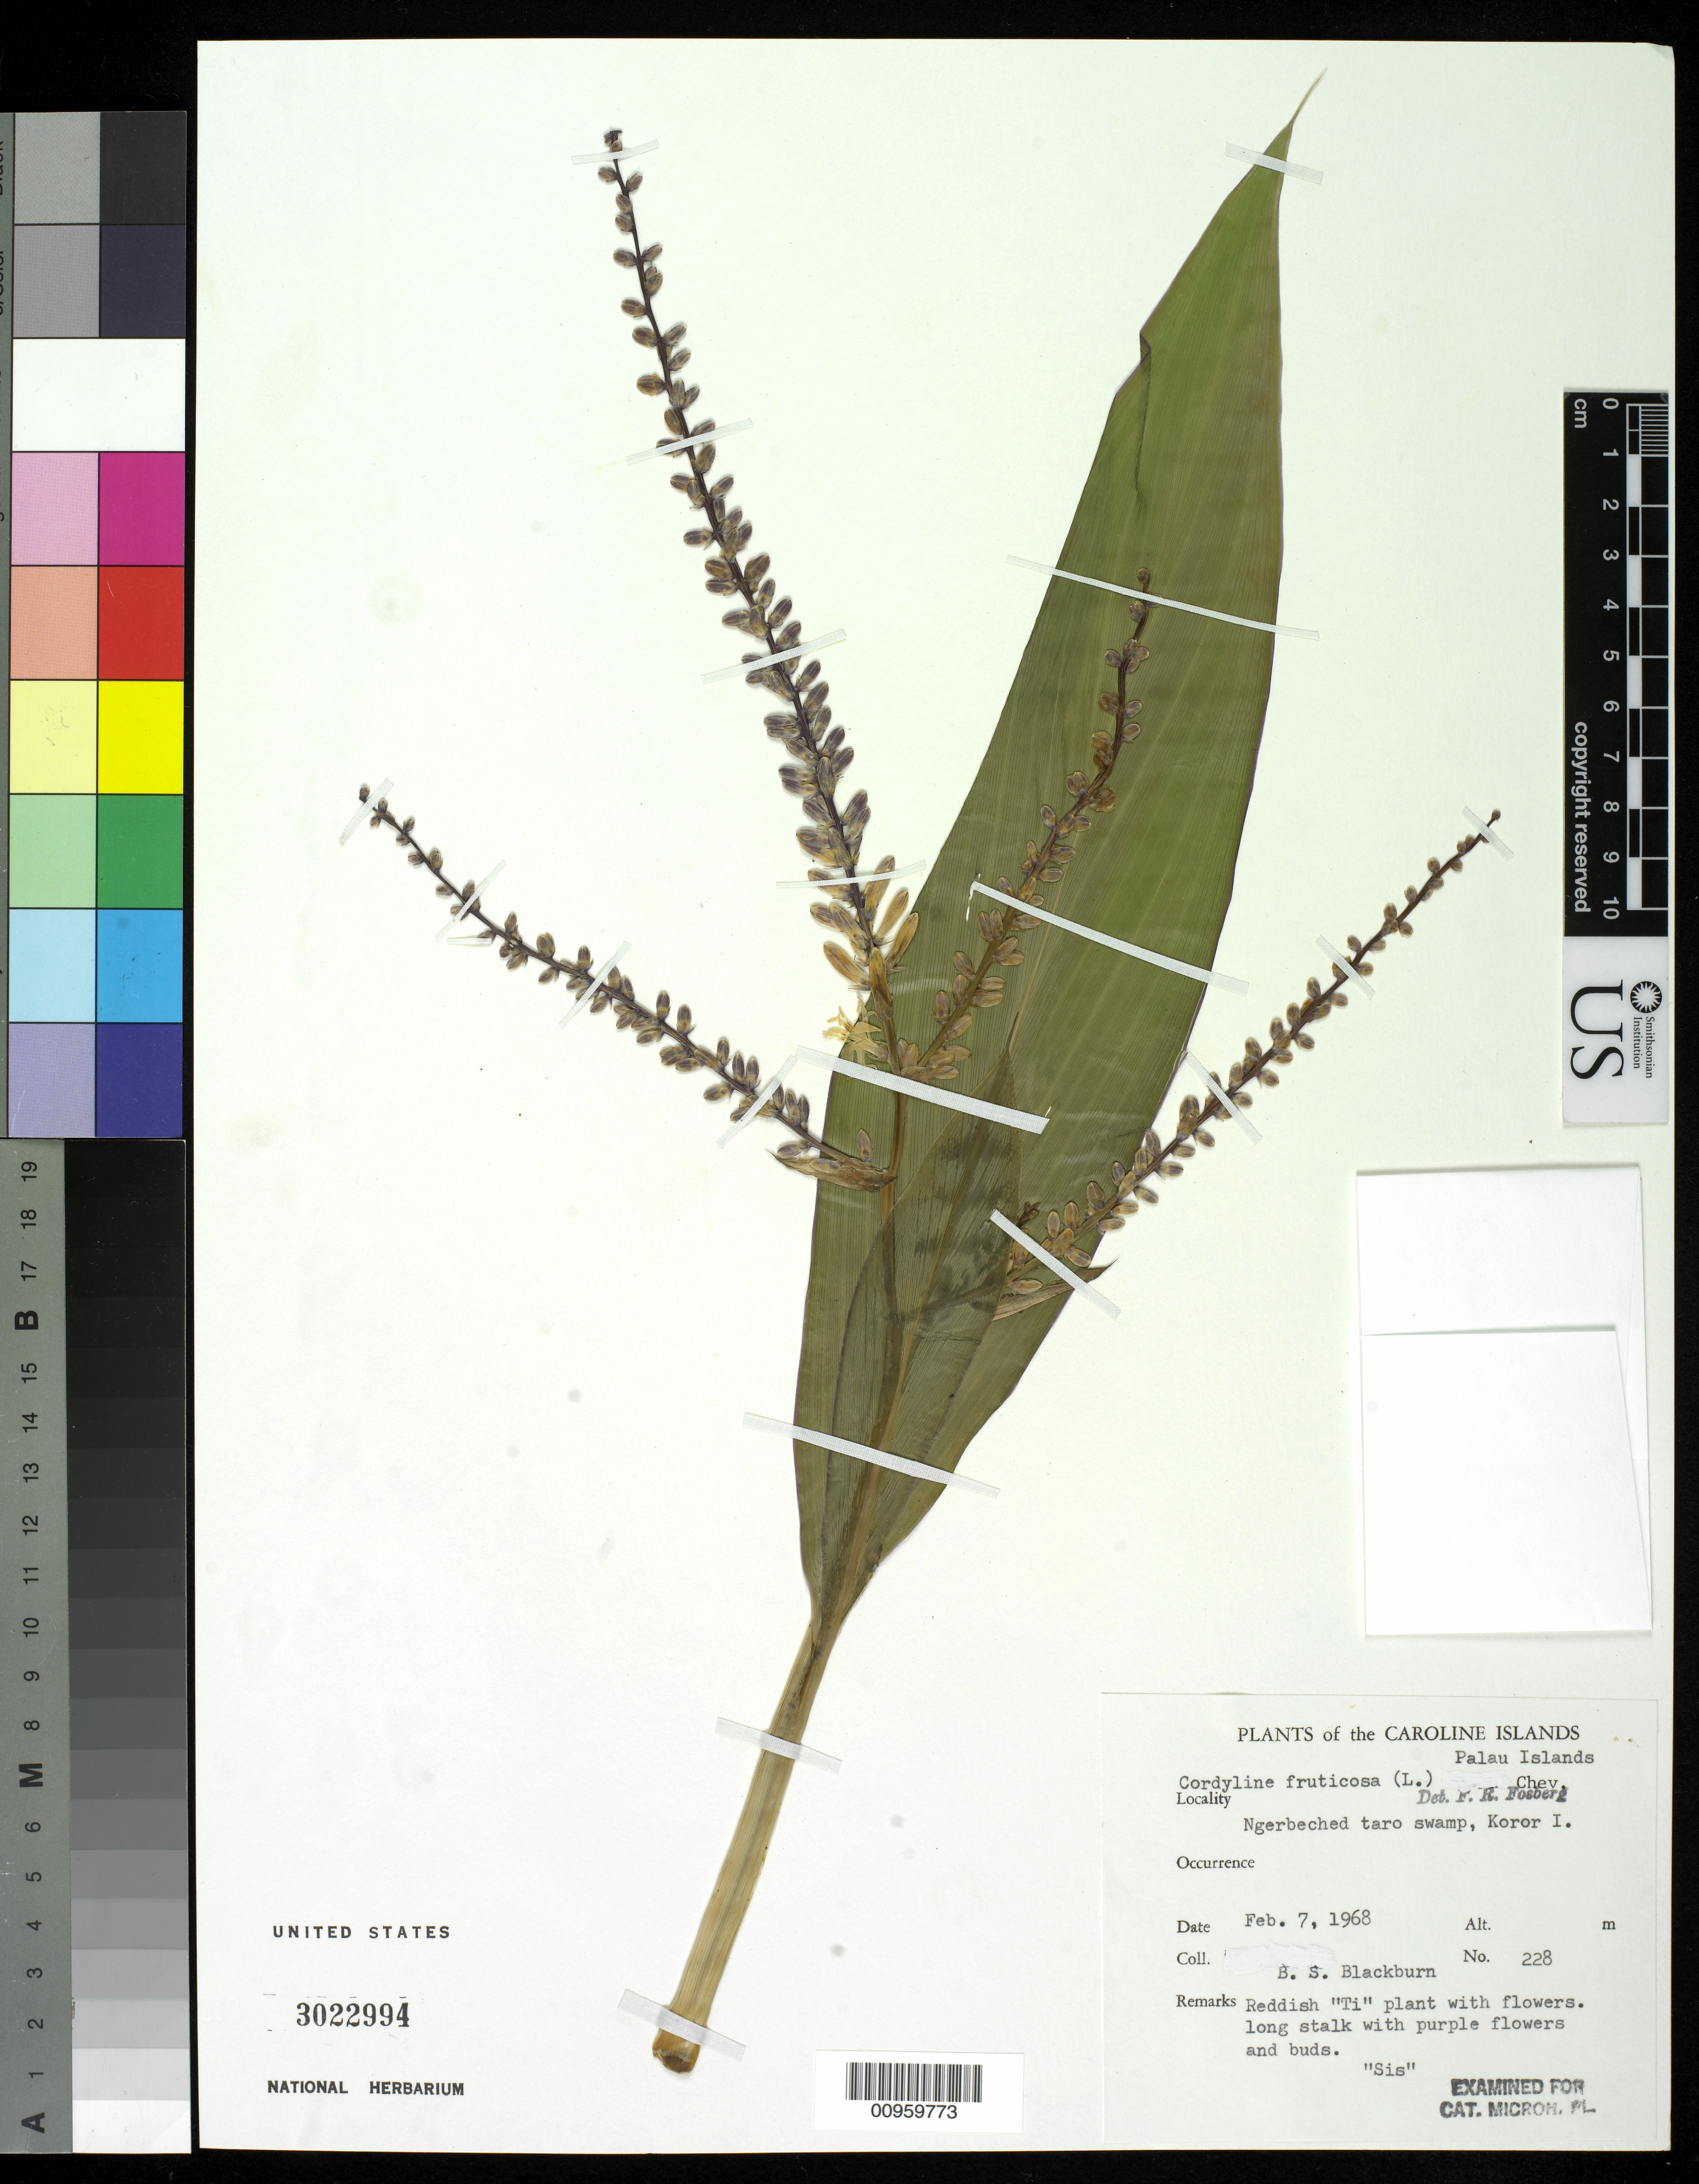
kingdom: Plantae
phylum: Tracheophyta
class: Liliopsida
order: Asparagales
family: Asparagaceae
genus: Cordyline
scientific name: Cordyline fruticosa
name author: (L.) A. Chev.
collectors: B. S. Blackburn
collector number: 228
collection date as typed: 07 Feb 1968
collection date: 1968-02-07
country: Palau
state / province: Koror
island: Oreor (Koror)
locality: Ngerbeched taro swamp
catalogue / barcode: US 3022994